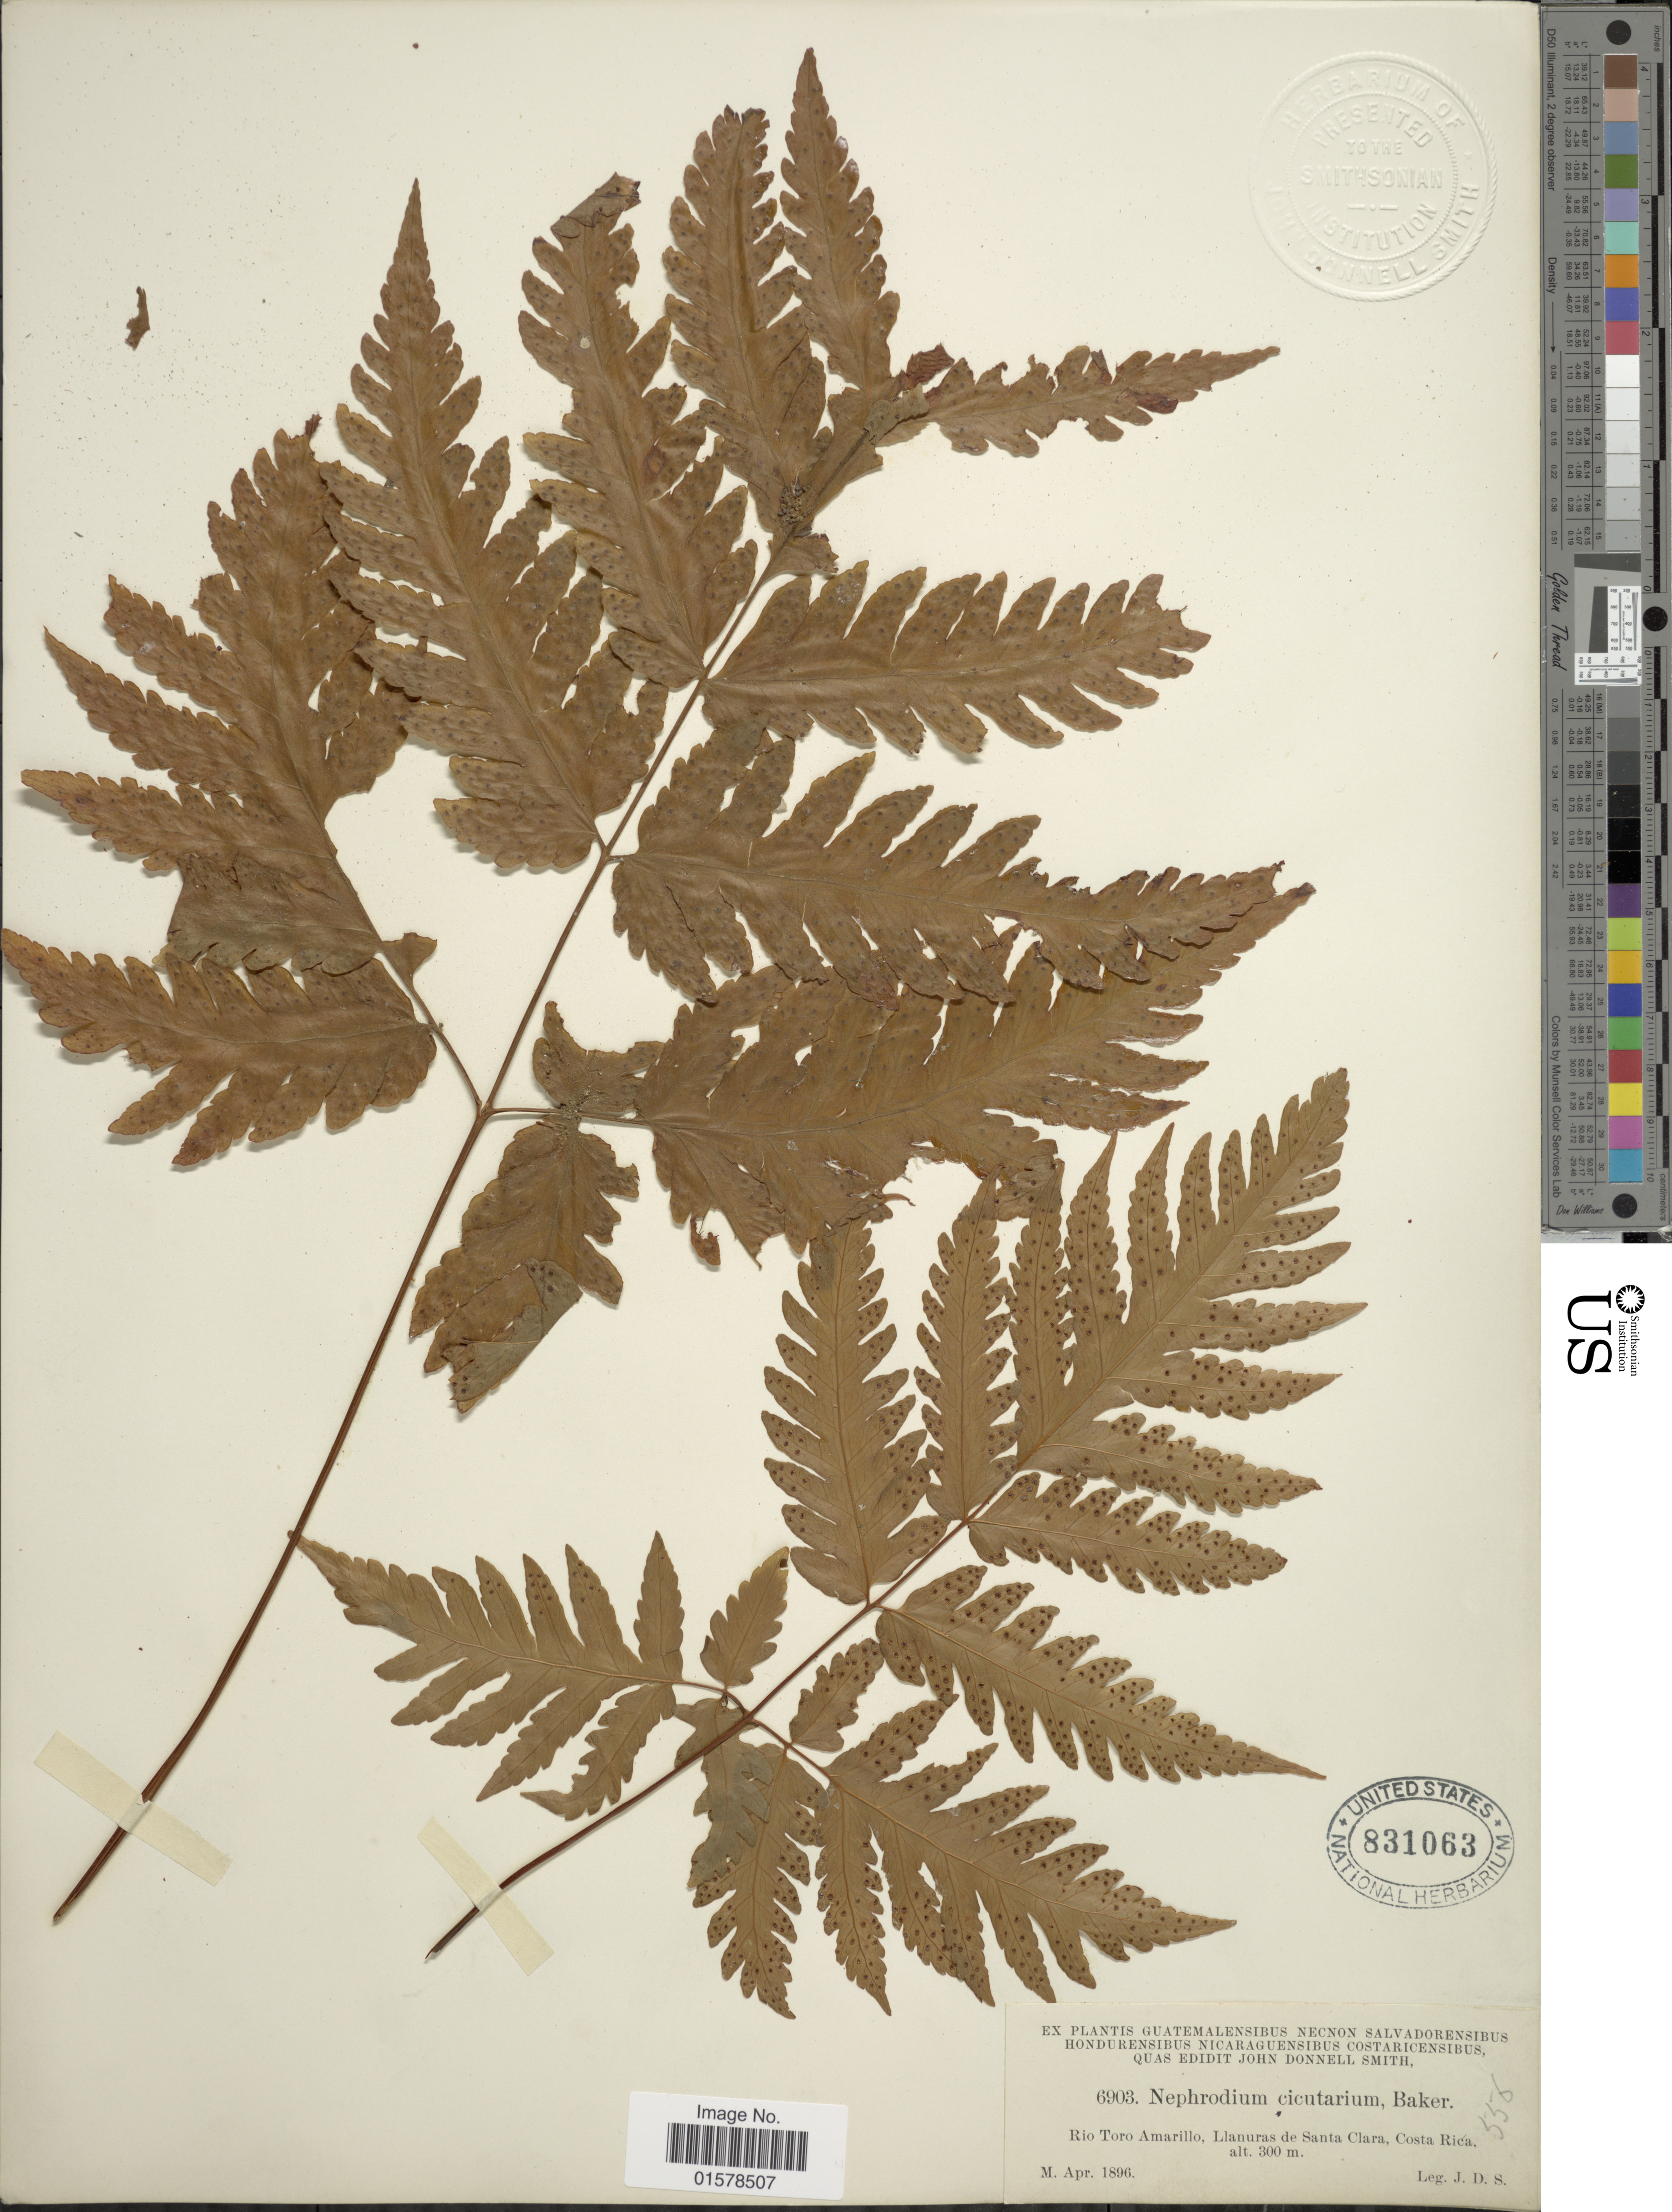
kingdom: Plantae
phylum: Tracheophyta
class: Polypodiopsida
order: Polypodiales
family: Tectariaceae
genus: Tectaria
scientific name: Tectaria mexicana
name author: (Fée) C.V. Morton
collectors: J. Donnell Smith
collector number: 6903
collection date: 1896-04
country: Costa Rica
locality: Rio Toro Amarillo, Llanuras de Santa Clara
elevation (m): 300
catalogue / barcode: US 831063